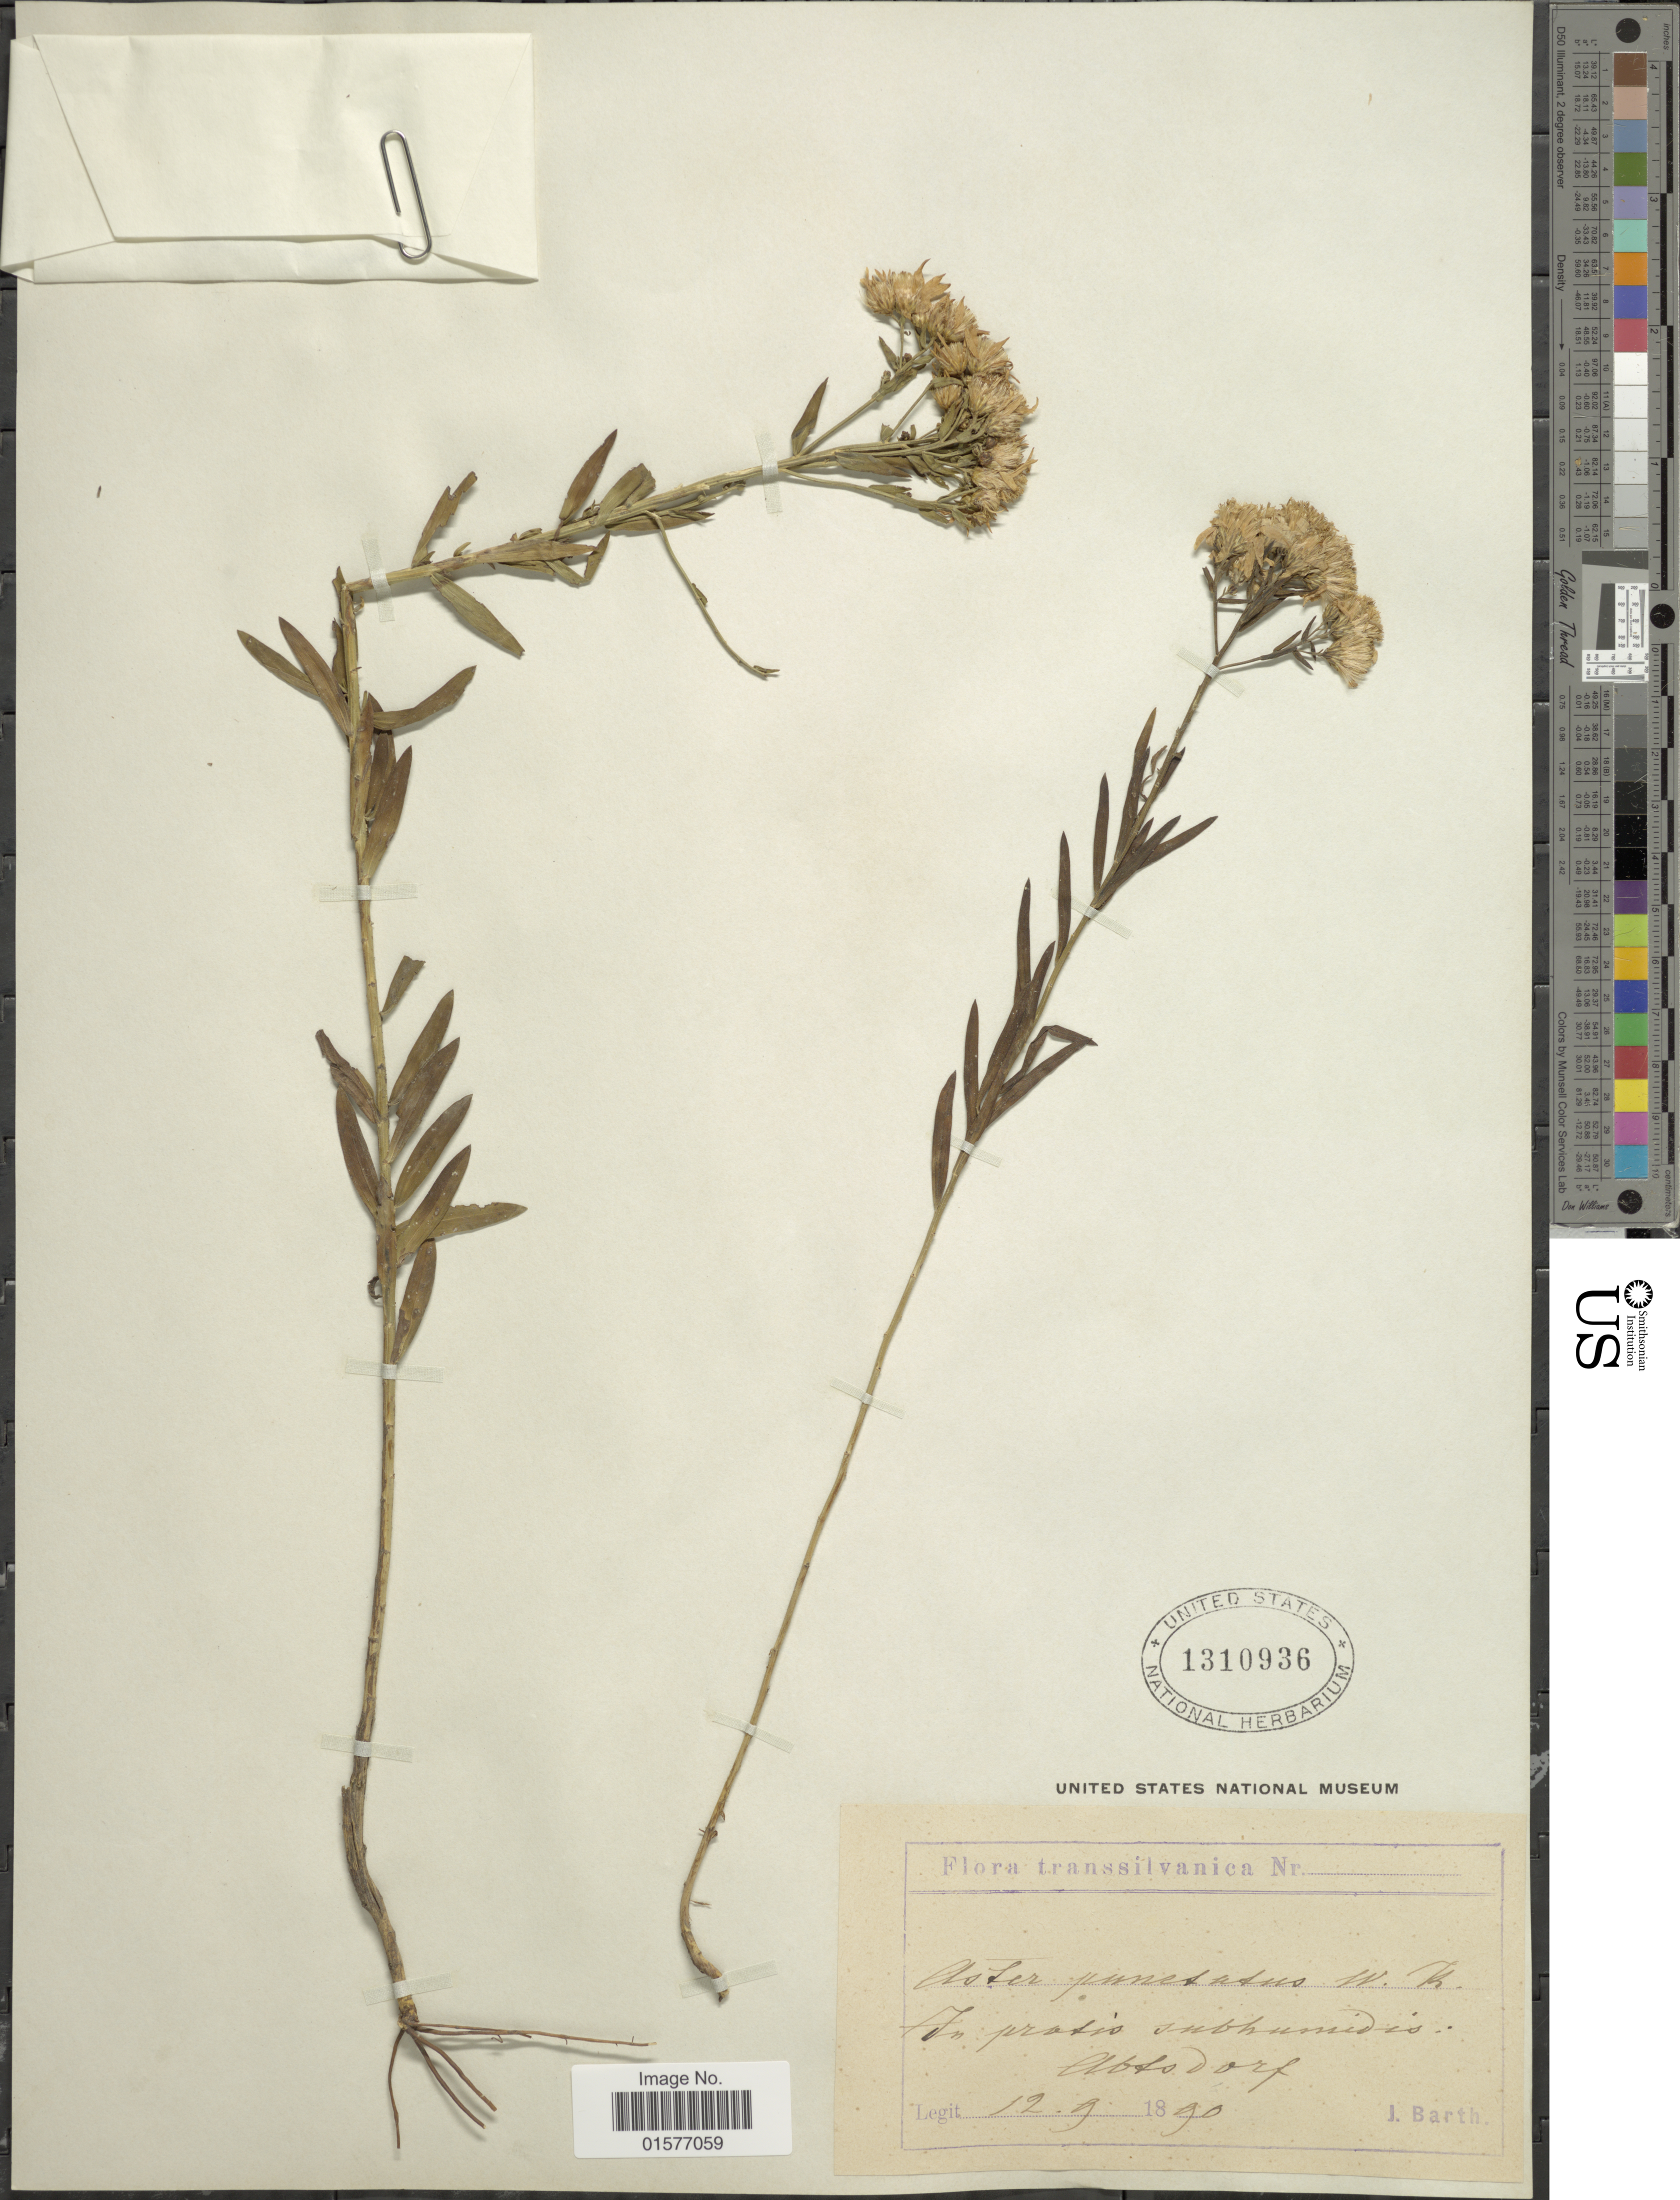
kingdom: Plantae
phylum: Tracheophyta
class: Magnoliopsida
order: Asterales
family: Asteraceae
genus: Linosyris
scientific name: Linosyris punctata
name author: (Moench) DC.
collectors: J. Barth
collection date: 1890-09-12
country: Germany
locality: In pratis inbhumidsis, Abtsdorf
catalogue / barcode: US 1310936